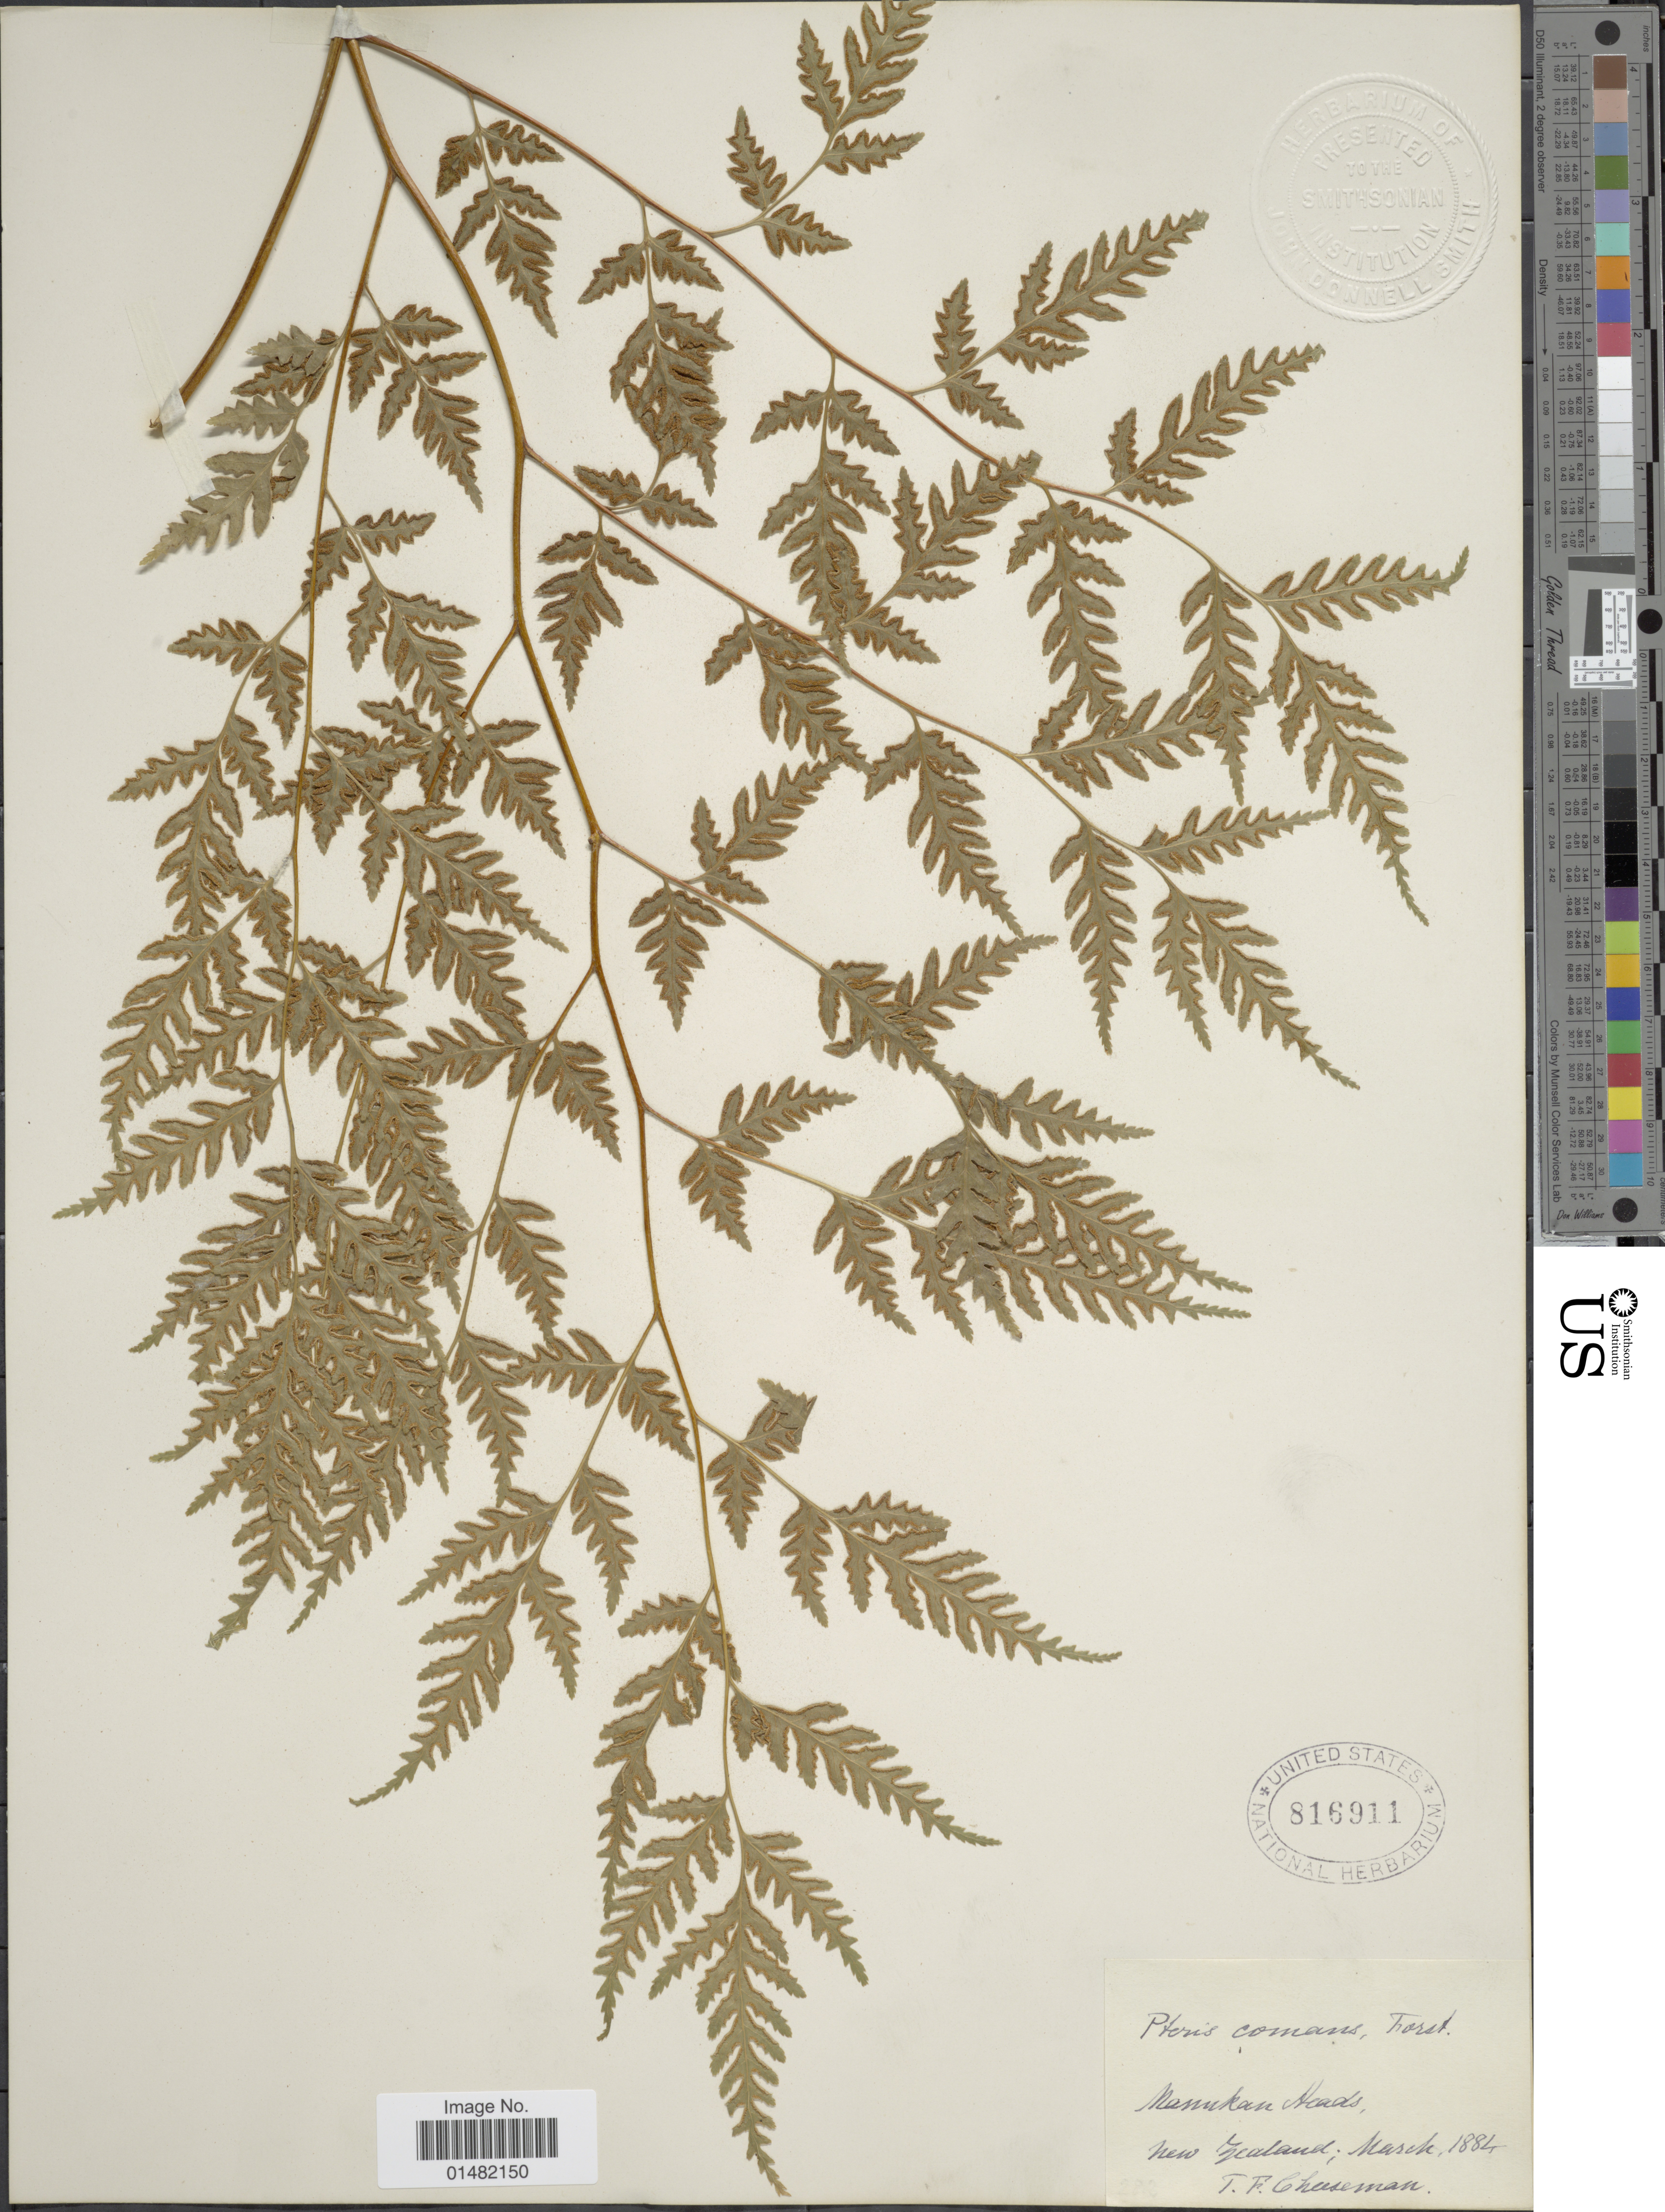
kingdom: Plantae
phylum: Tracheophyta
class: Polypodiopsida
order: Polypodiales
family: Pteridaceae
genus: Pteris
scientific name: Pteris comans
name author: G. Forst.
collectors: T. F. Cheeseman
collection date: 1884-03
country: New Zealand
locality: Manukan Heads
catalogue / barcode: US 816911